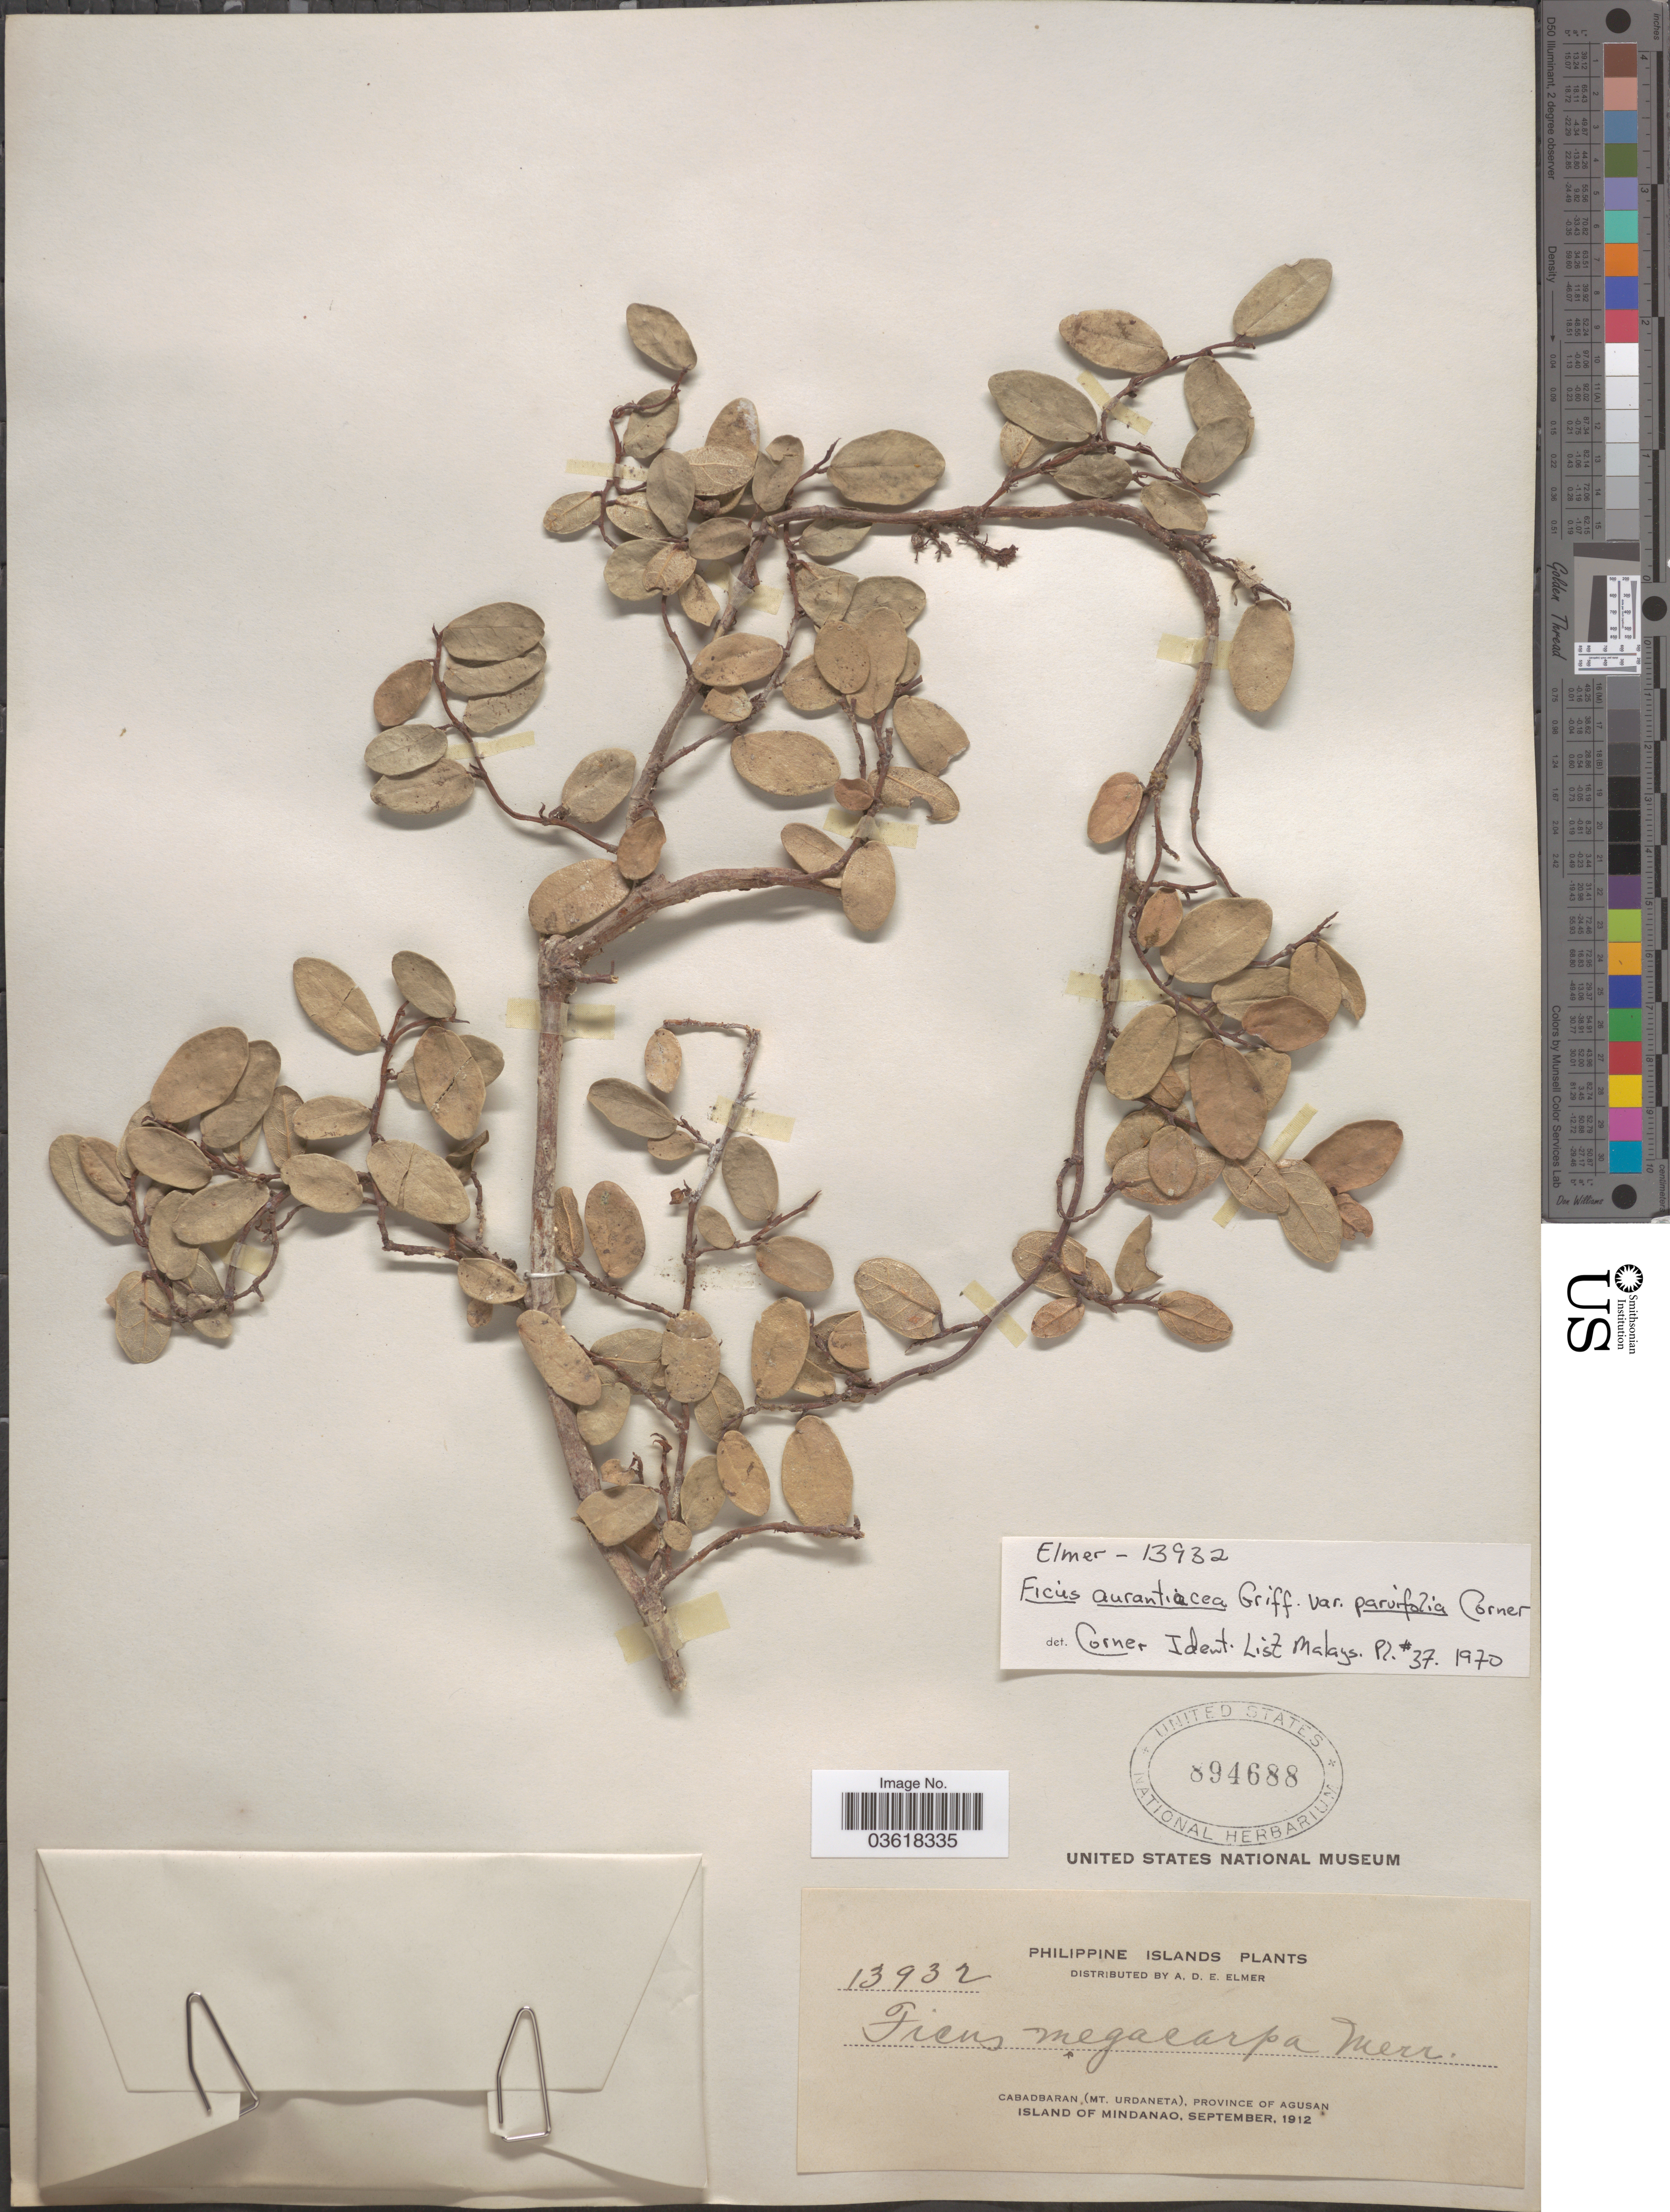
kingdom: Plantae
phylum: Tracheophyta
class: Magnoliopsida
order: Rosales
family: Moraceae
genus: Ficus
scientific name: Ficus aurantiacea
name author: Griff.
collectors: A. D. E. Elmer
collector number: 13932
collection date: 1912-09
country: Philippines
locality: Cabadbaran (Mt. Urdaneta), Province of Agusan, Island of Mindanao.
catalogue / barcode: US 894688